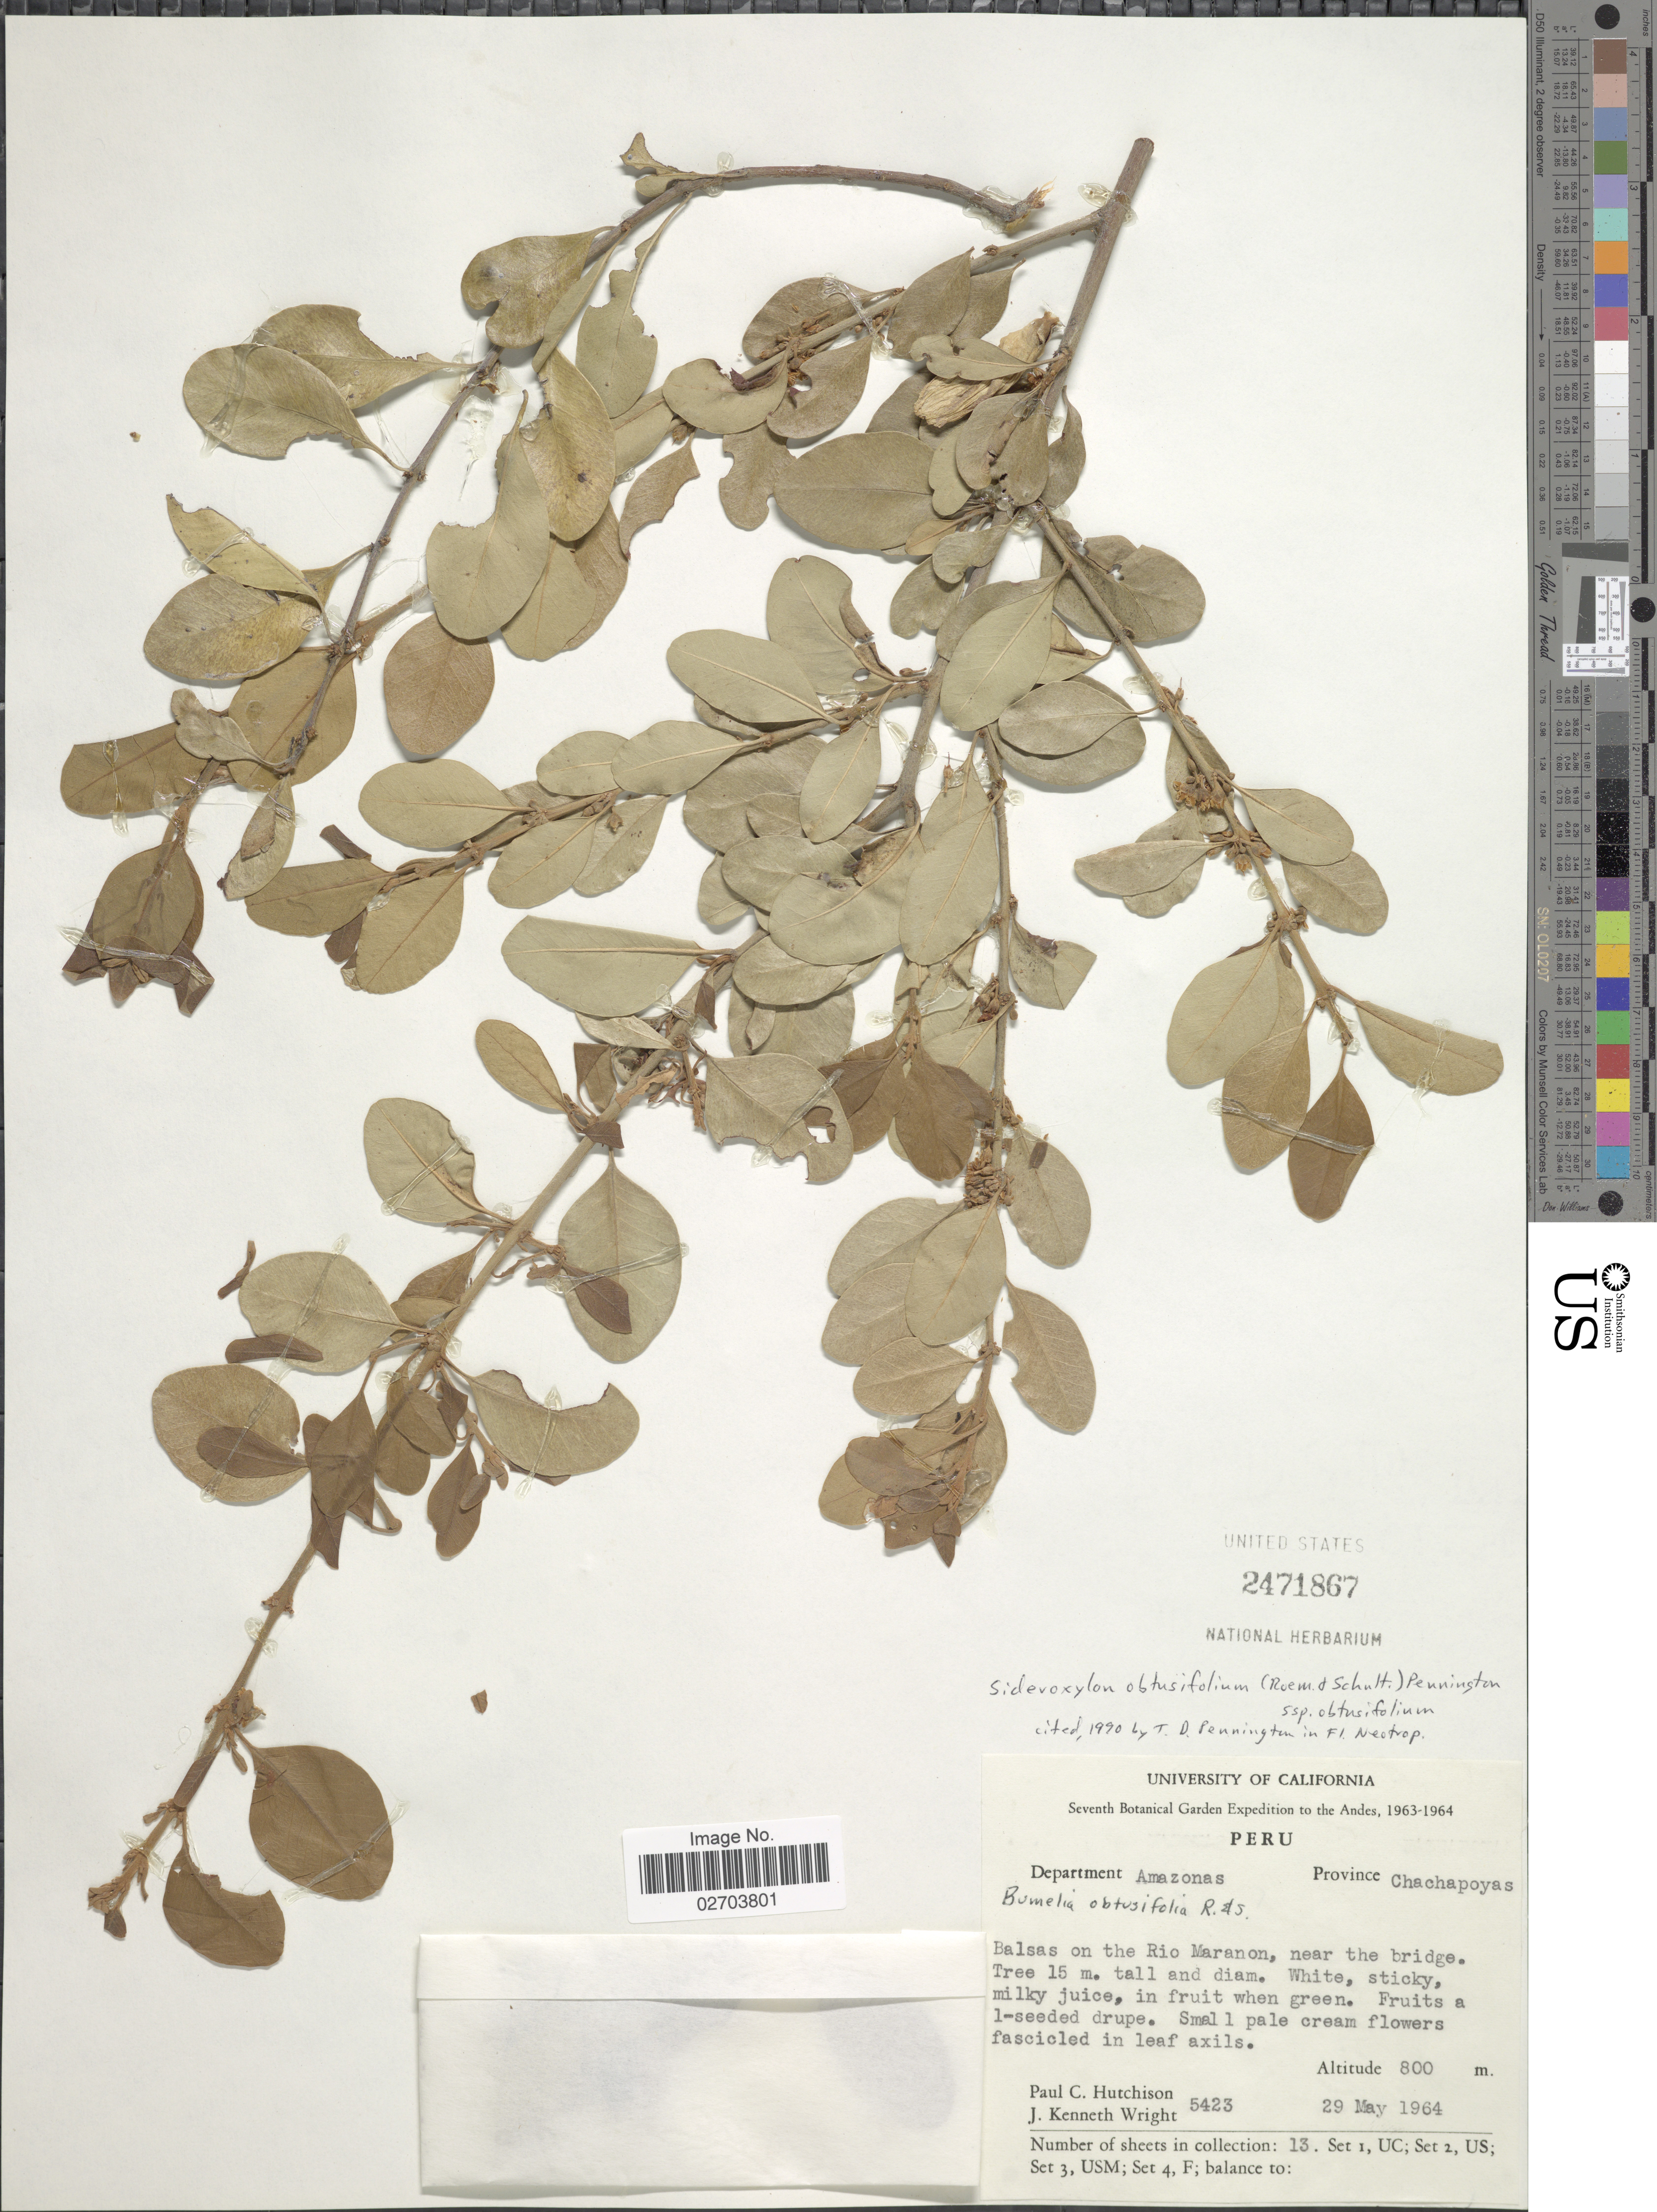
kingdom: Plantae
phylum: Tracheophyta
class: Magnoliopsida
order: Ericales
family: Sapotaceae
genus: Sideroxylon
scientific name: Sideroxylon obtusifolium subsp. obtusifolium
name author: (Roem. & Schult.) T.D. Penn.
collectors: P. C. Hutchison & J. K. Wright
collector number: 5423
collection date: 1964-05-29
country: Peru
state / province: Amazonas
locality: Province Chachapoyas. Balsas on the Rio Maranon, near the bridge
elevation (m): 800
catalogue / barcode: US 2471867